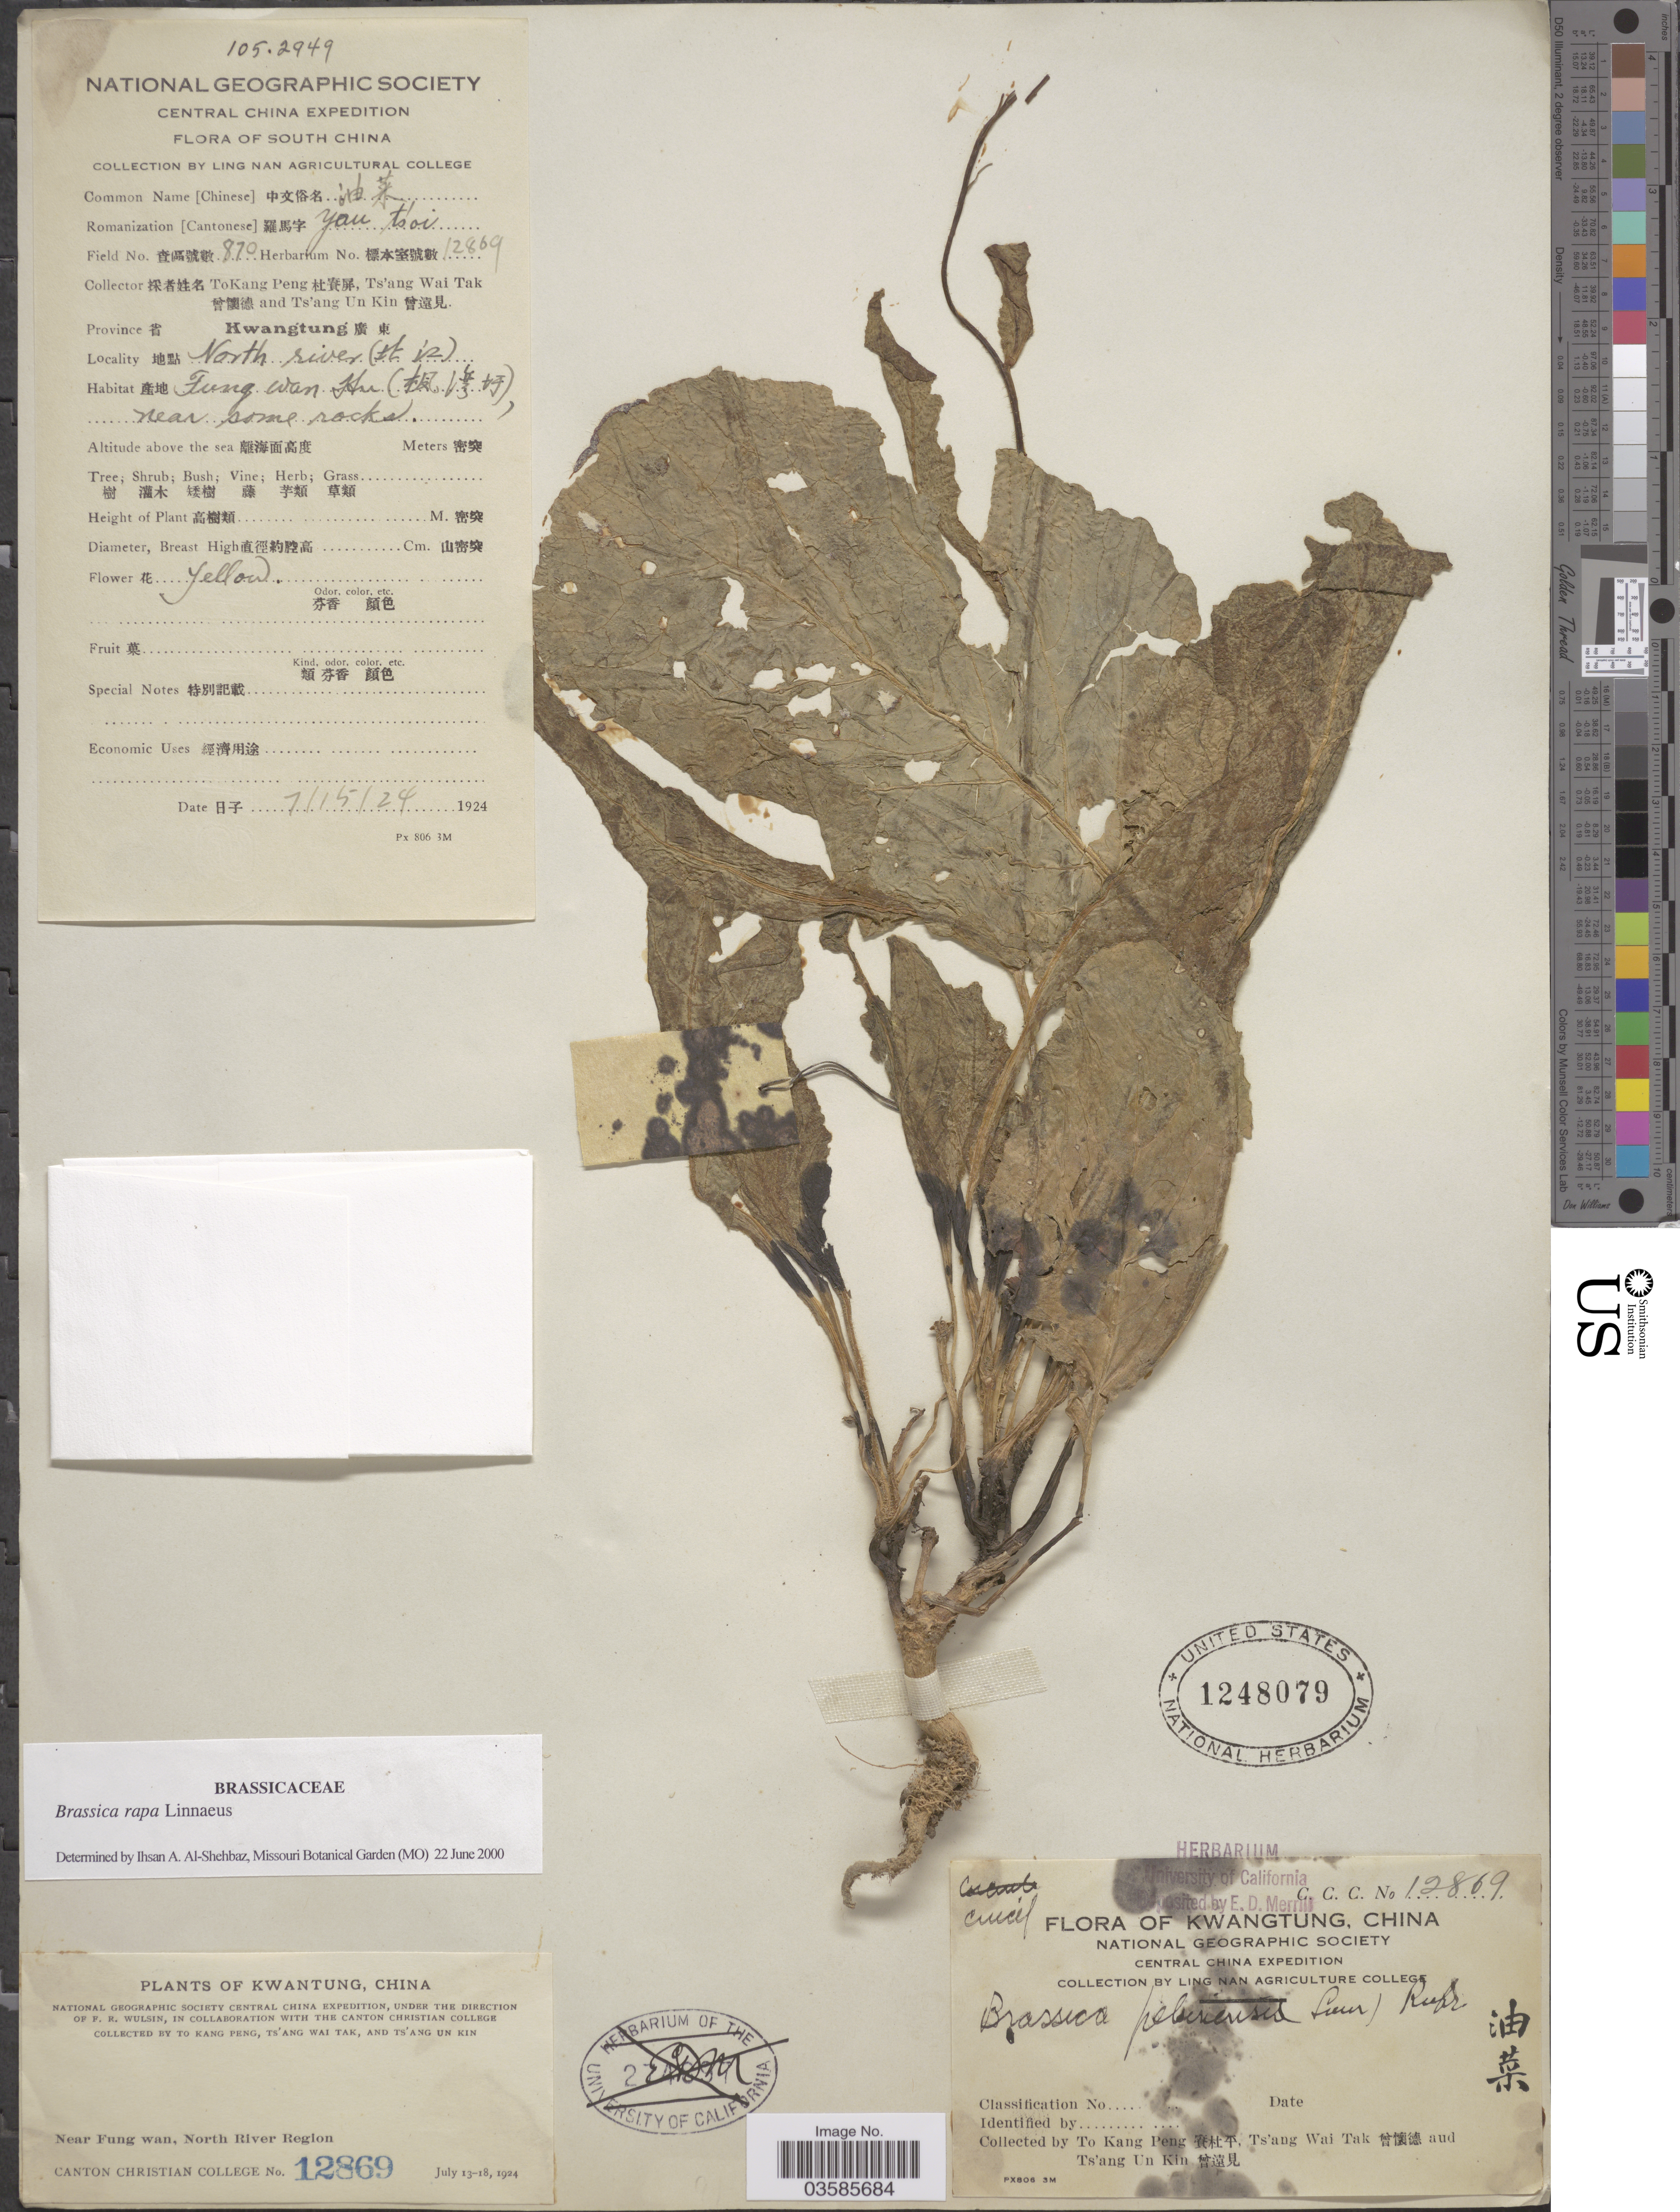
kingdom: Plantae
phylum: Tracheophyta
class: Magnoliopsida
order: Brassicales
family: Brassicaceae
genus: Brassica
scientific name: Brassica rapa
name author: L.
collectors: T. K. Peng, W. T. Tsang & Ts' Ang Un Kin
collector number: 870/12869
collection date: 1924-07-15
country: China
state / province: Guangdong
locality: South China. Kwangtung, North River (X). Fung wan Hu (X).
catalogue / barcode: US 1248079